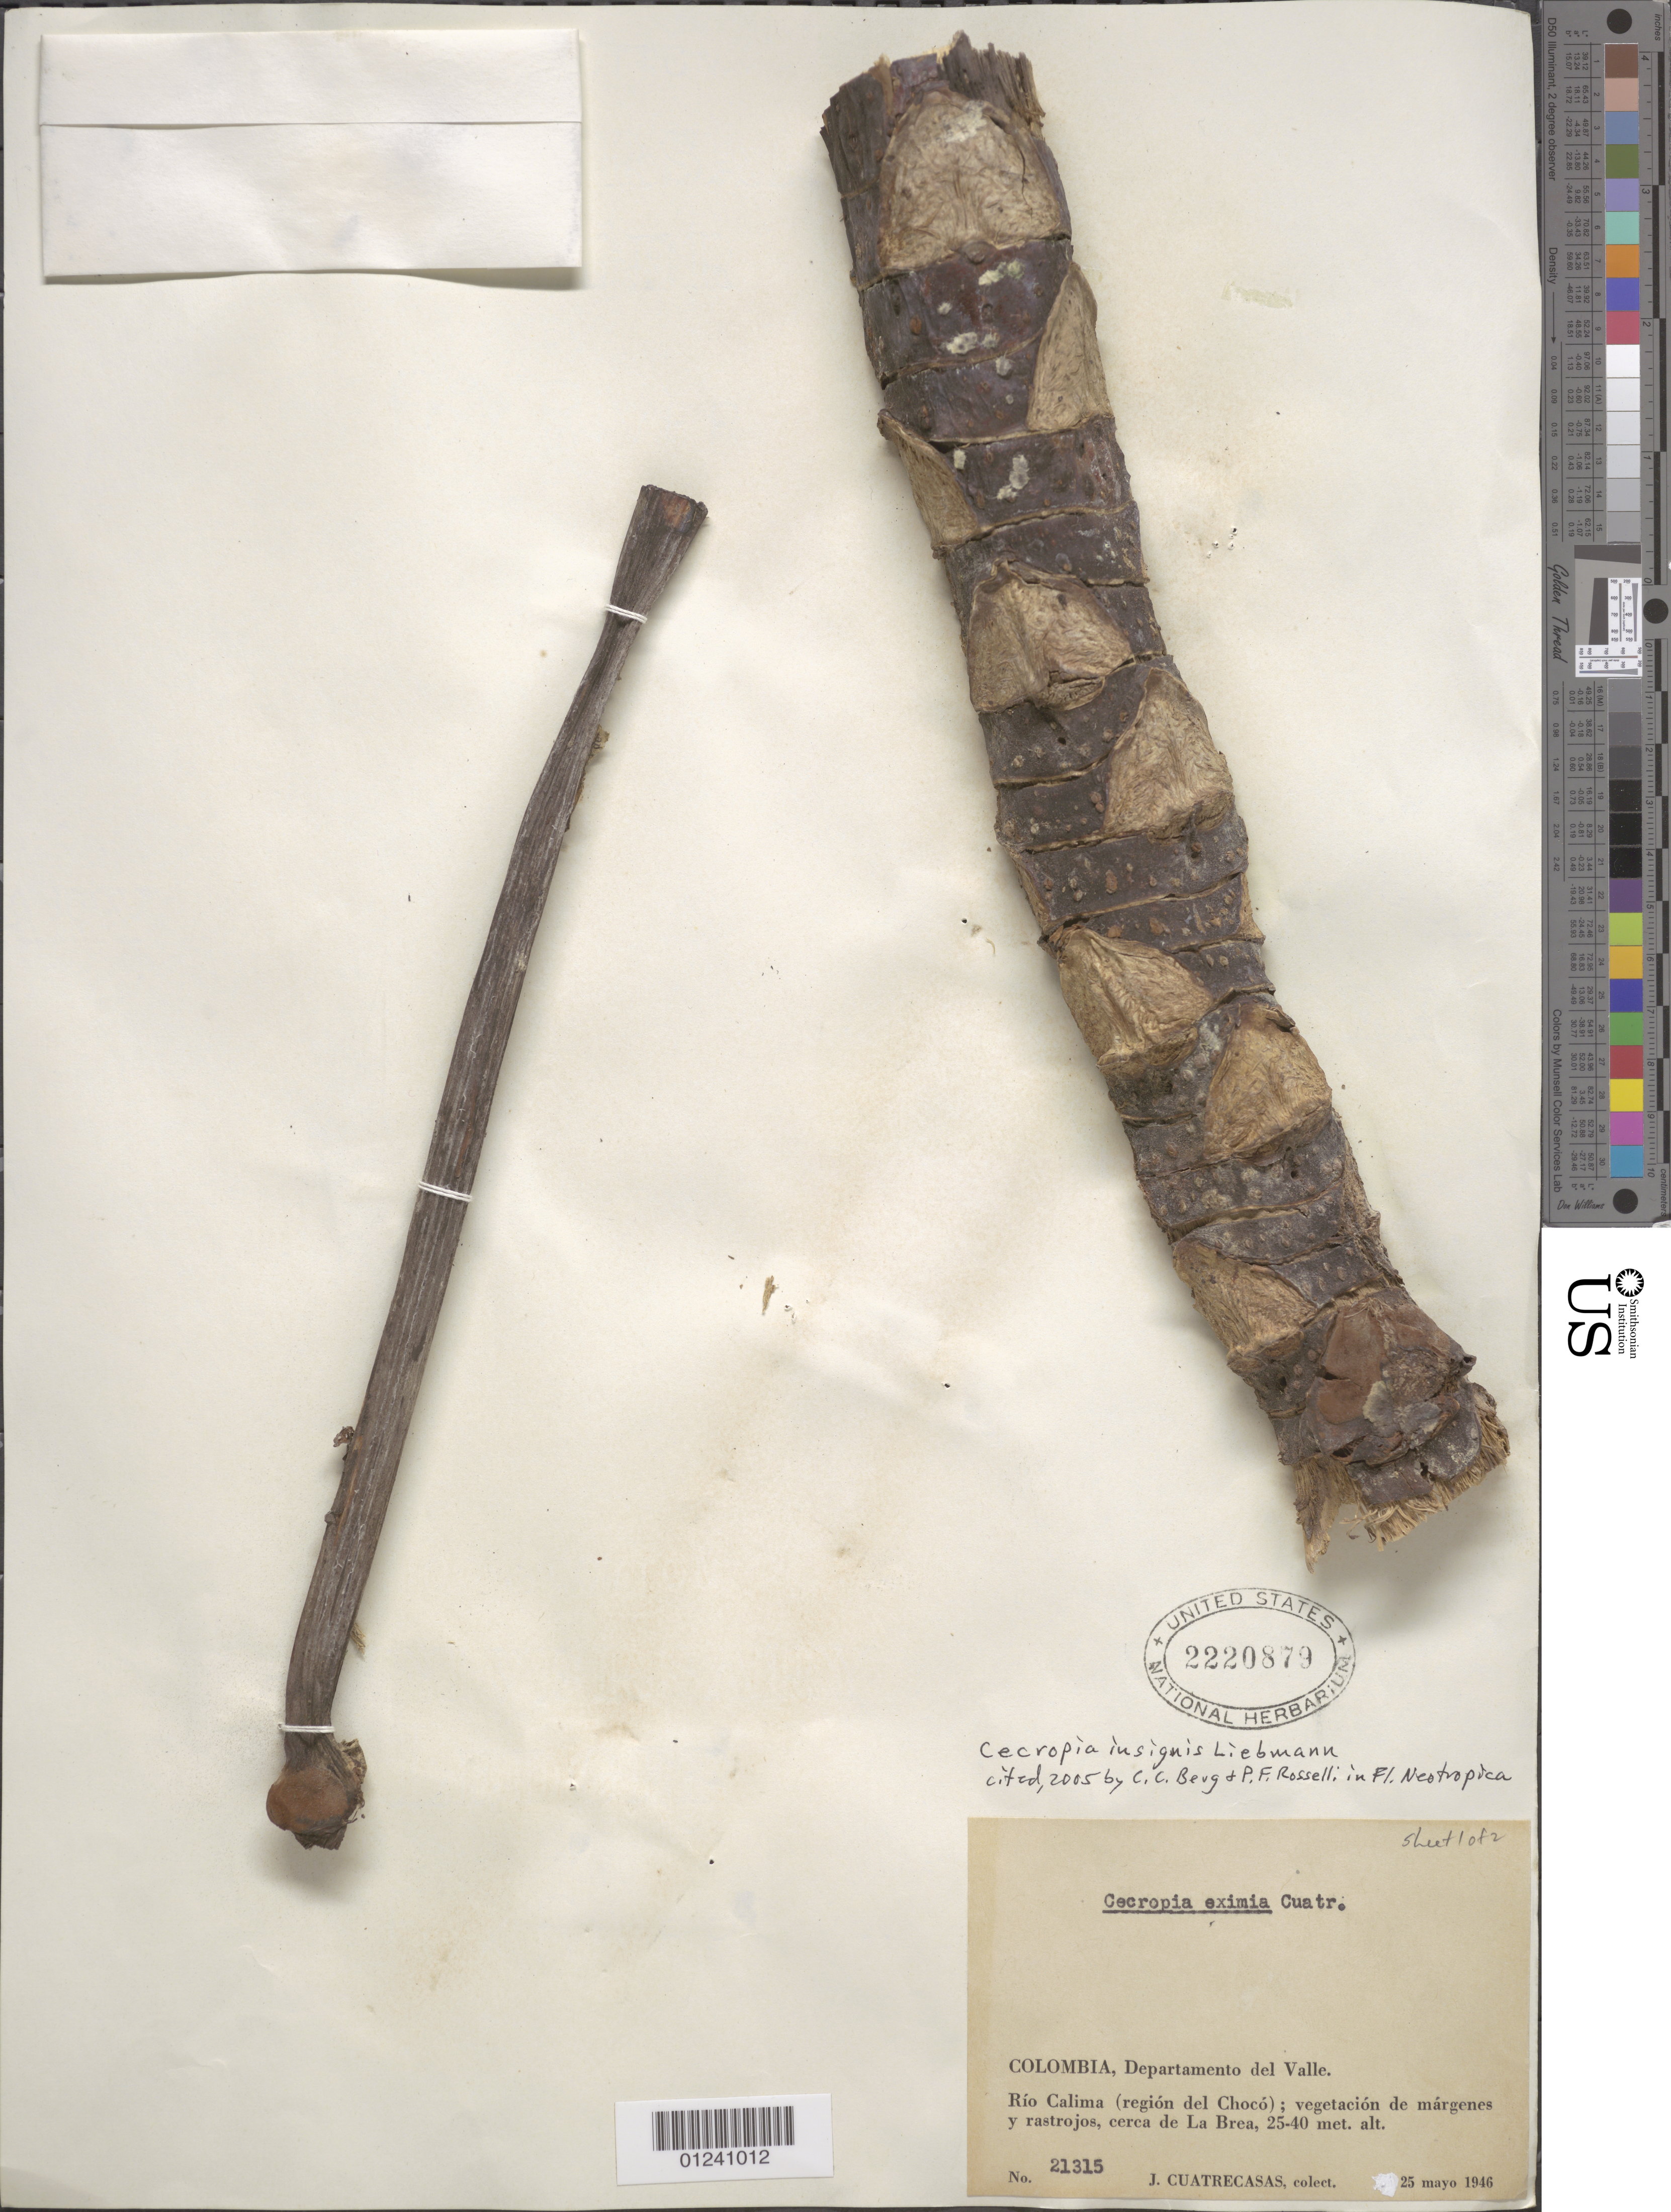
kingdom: Plantae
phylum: Tracheophyta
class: Magnoliopsida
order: Rosales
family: Urticaceae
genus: Cecropia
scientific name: Cecropia insignis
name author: Liebm.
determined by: Cuatrecasas, J.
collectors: J. Cuatrecasas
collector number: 21315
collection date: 1946-05-25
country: Colombia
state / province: Valle del Cauca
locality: Rio Calima; vegetacion de margenes y rastrojos, cerca de La Brea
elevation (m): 25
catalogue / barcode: US 2220879